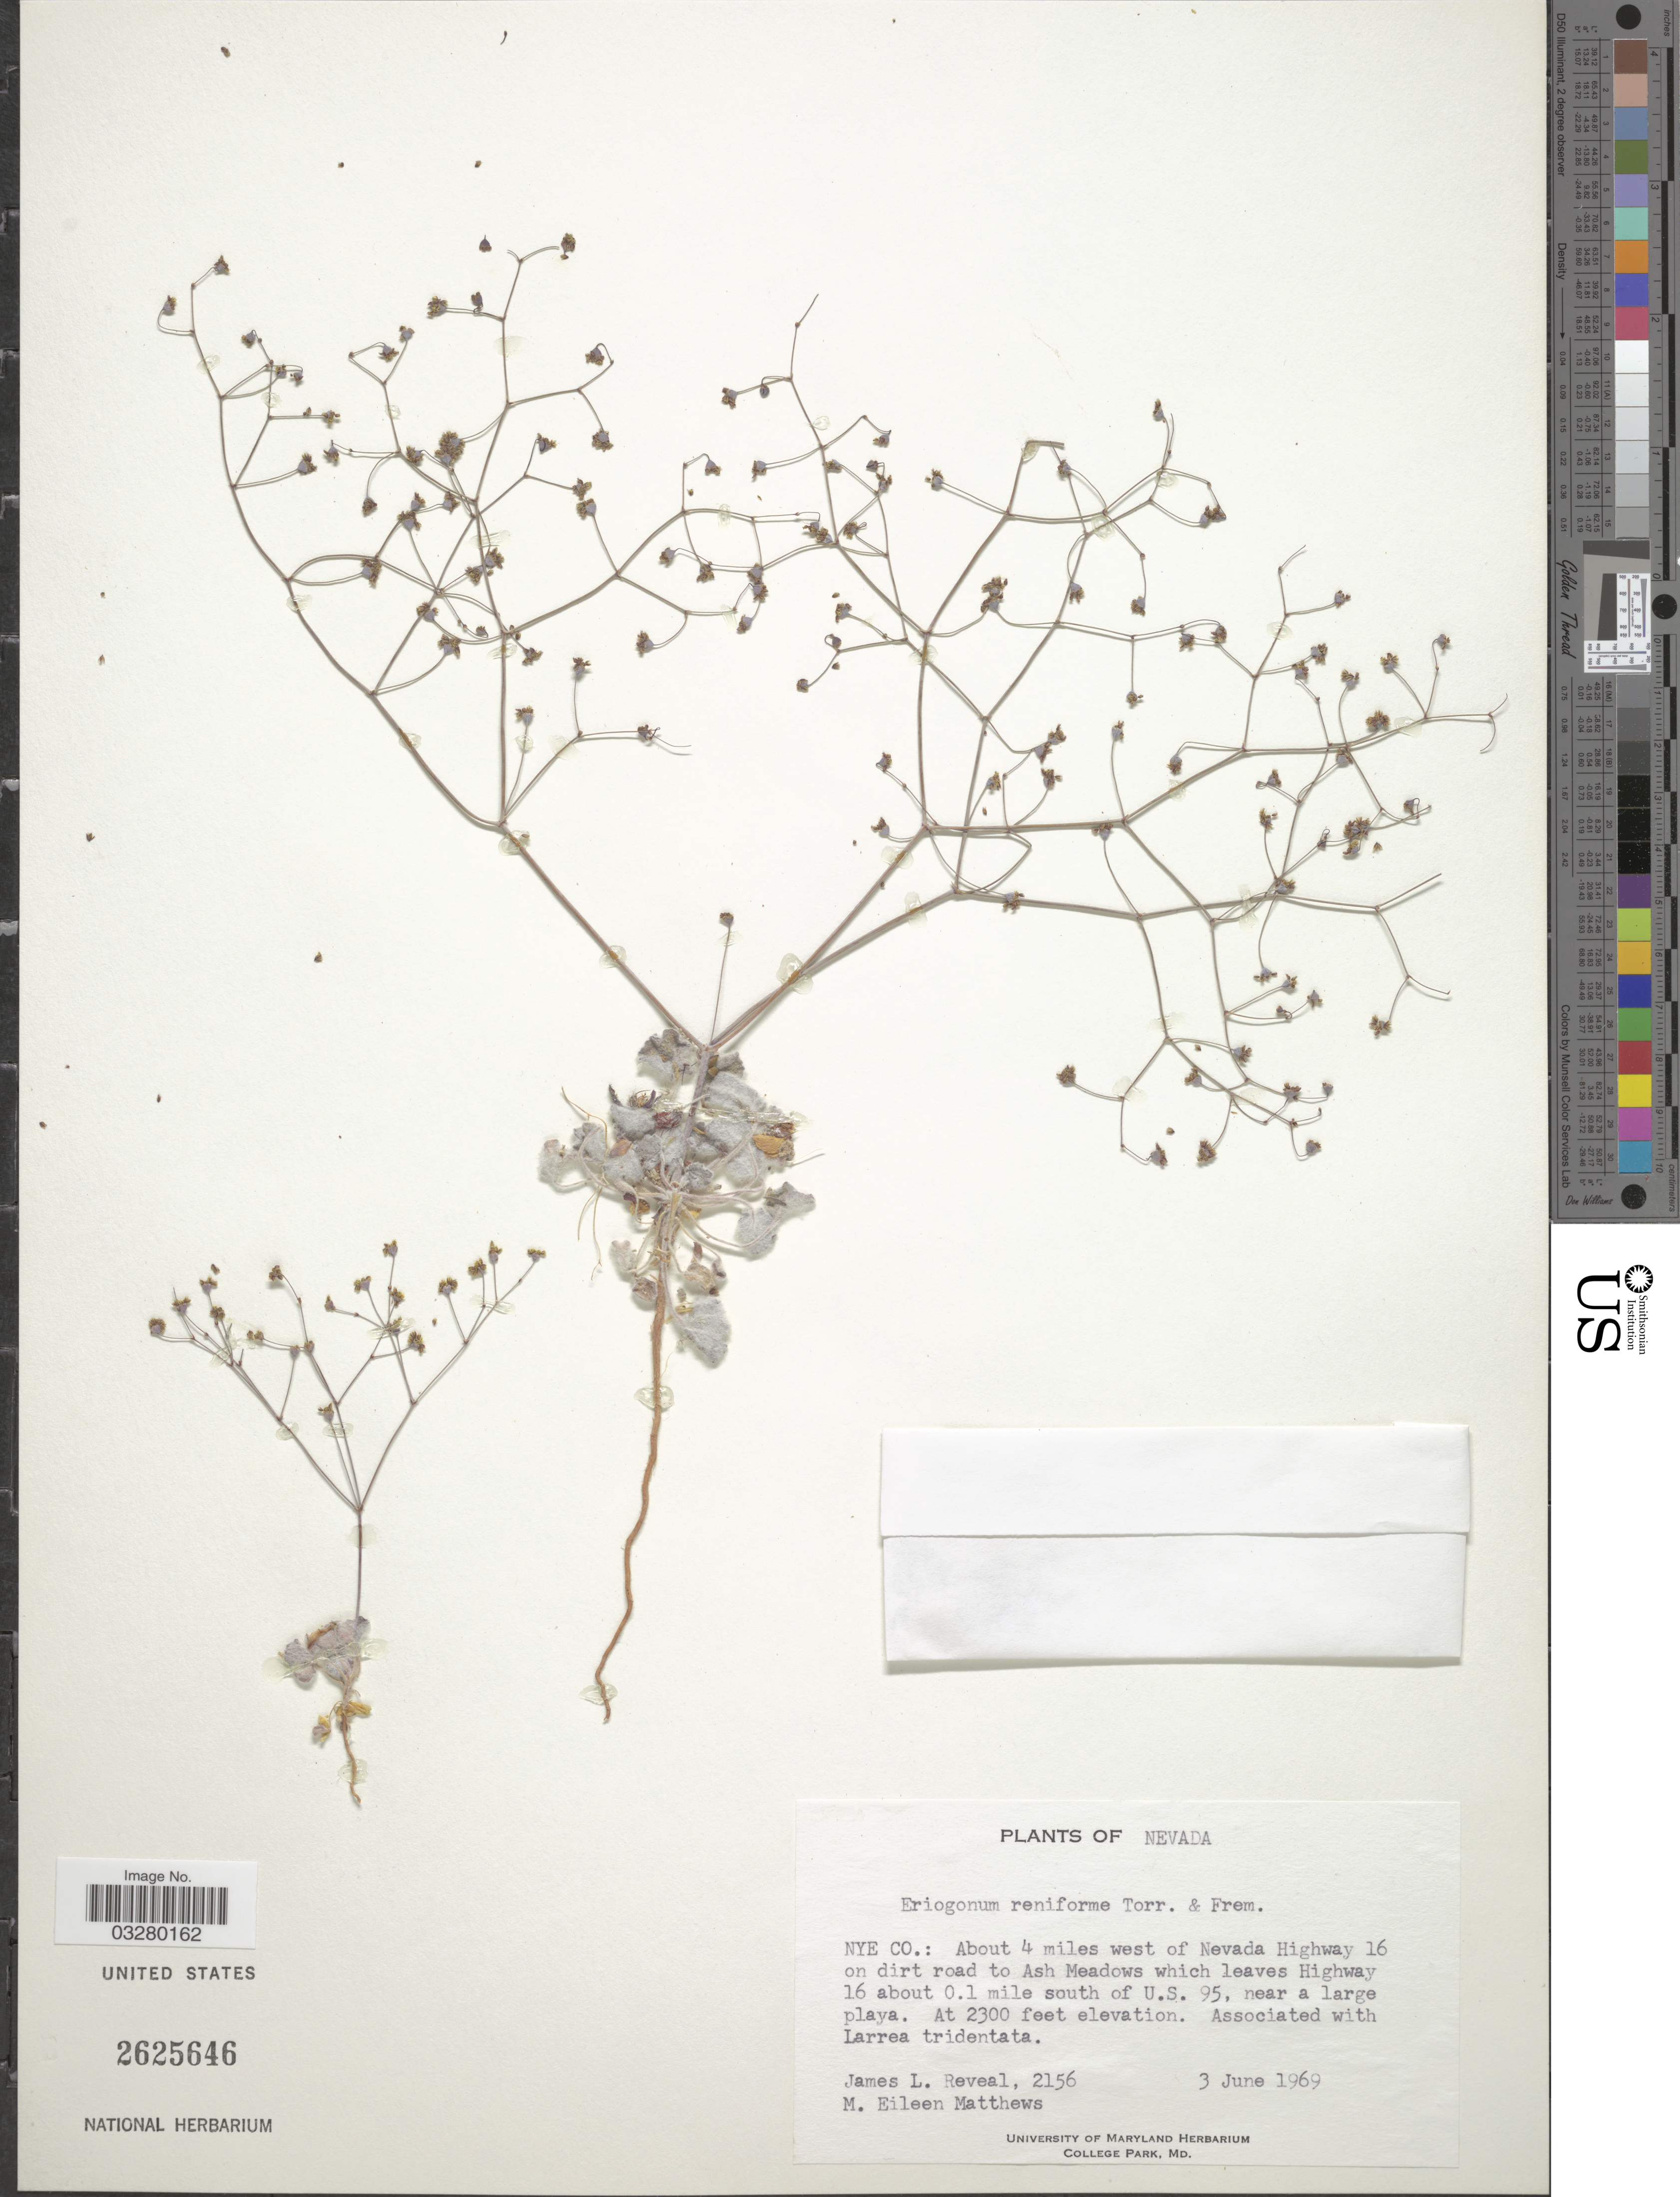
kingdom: Plantae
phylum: Tracheophyta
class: Magnoliopsida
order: Caryophyllales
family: Polygonaceae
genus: Eriogonum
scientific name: Eriogonum reniforme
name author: Torr. & Frém.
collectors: J. L. Reveal & M. E. Matthews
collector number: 2156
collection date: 1969-06-03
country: United States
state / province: Nevada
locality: Nye Co.: About 4 miles west of Nevada Highway 16 on dirt road to Ash Meadows which leaves Highway 16 about 0.1 mile south of U.S. 95, near a large playa.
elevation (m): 701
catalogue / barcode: US 2625646